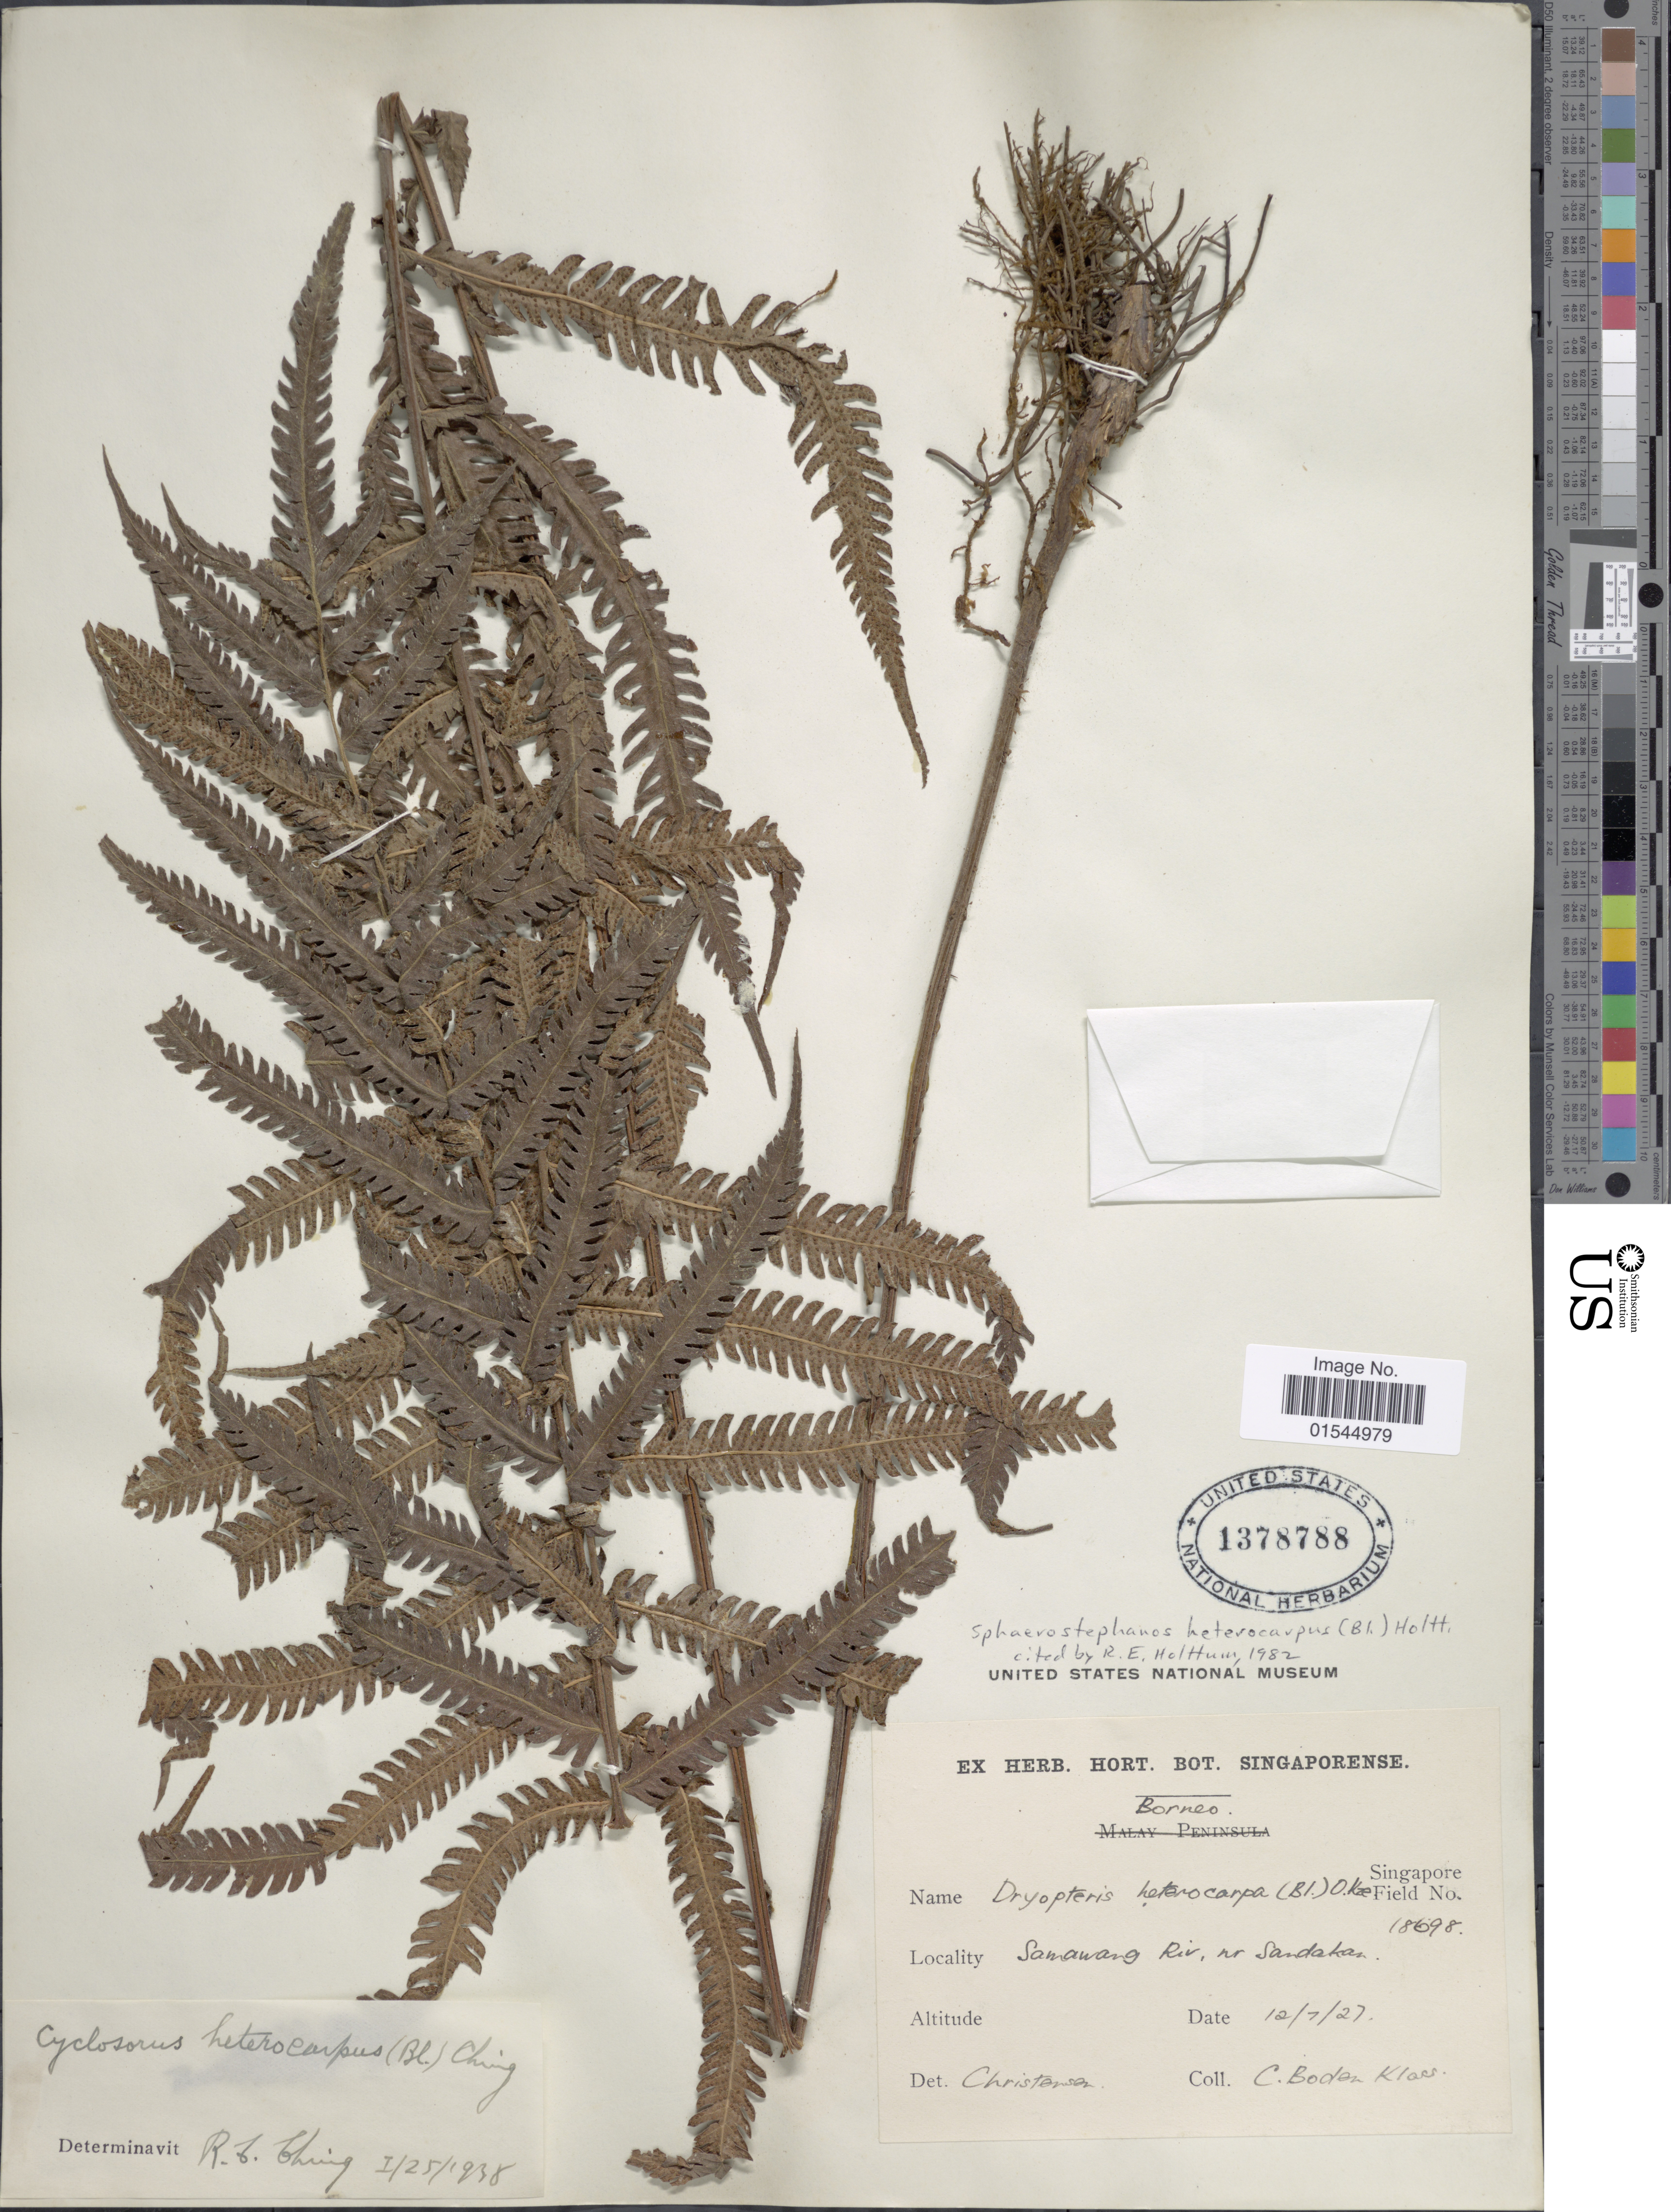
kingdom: Plantae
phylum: Tracheophyta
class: Polypodiopsida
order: Polypodiales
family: Thelypteridaceae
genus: Sphaerostephanos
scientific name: Sphaerostephanos heterocarpus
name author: (Blume) Holttum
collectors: C. Boden-Kloss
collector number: Singapore Field 18698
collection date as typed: Transcribed d/m/y: 12/7/27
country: Malaysia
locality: Borneo. Samawang Riv. nr. Sandakan.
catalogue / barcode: US 1378788